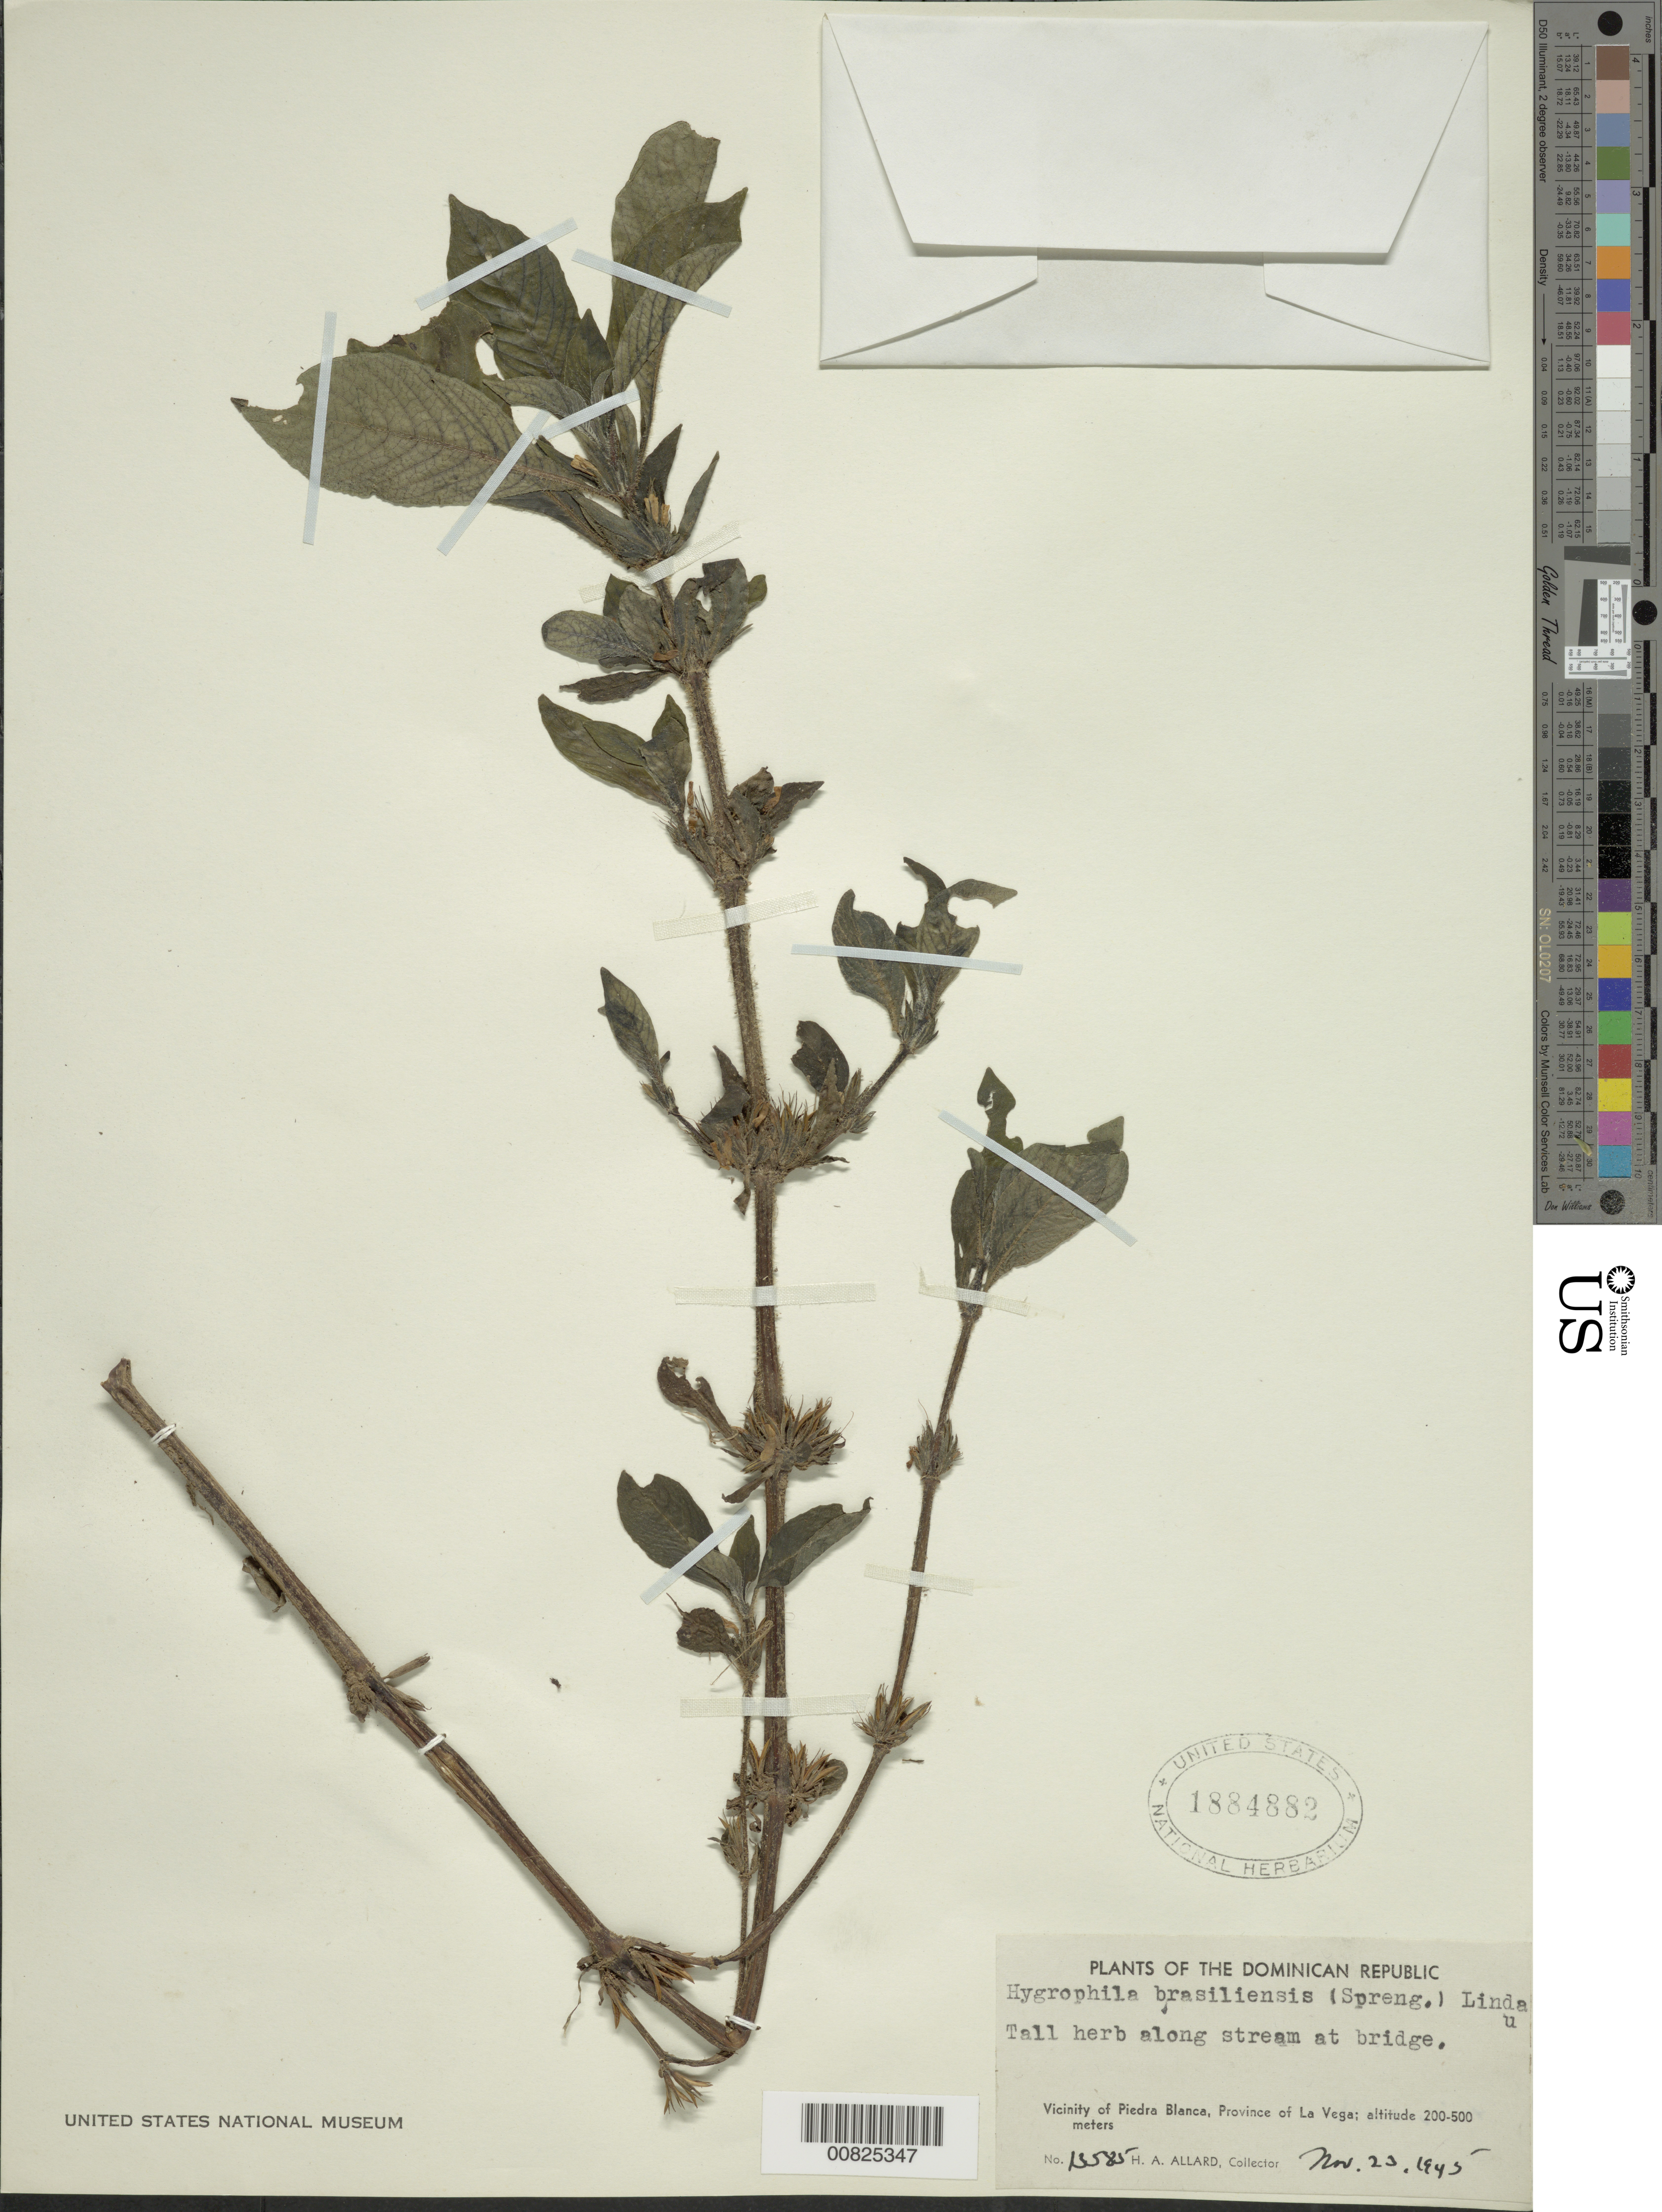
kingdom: Plantae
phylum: Tracheophyta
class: Magnoliopsida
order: Lamiales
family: Acanthaceae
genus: Hygrophila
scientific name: Hygrophila costata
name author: Nees & T. Nees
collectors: H. A. Allard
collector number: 13585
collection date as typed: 23 Nov 1945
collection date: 1945-11-23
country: Dominican Republic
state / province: La Vega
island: Hispaniola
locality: Vicinity of Piedra Blanca, at bridge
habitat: Along stream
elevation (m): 200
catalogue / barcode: US 1884882